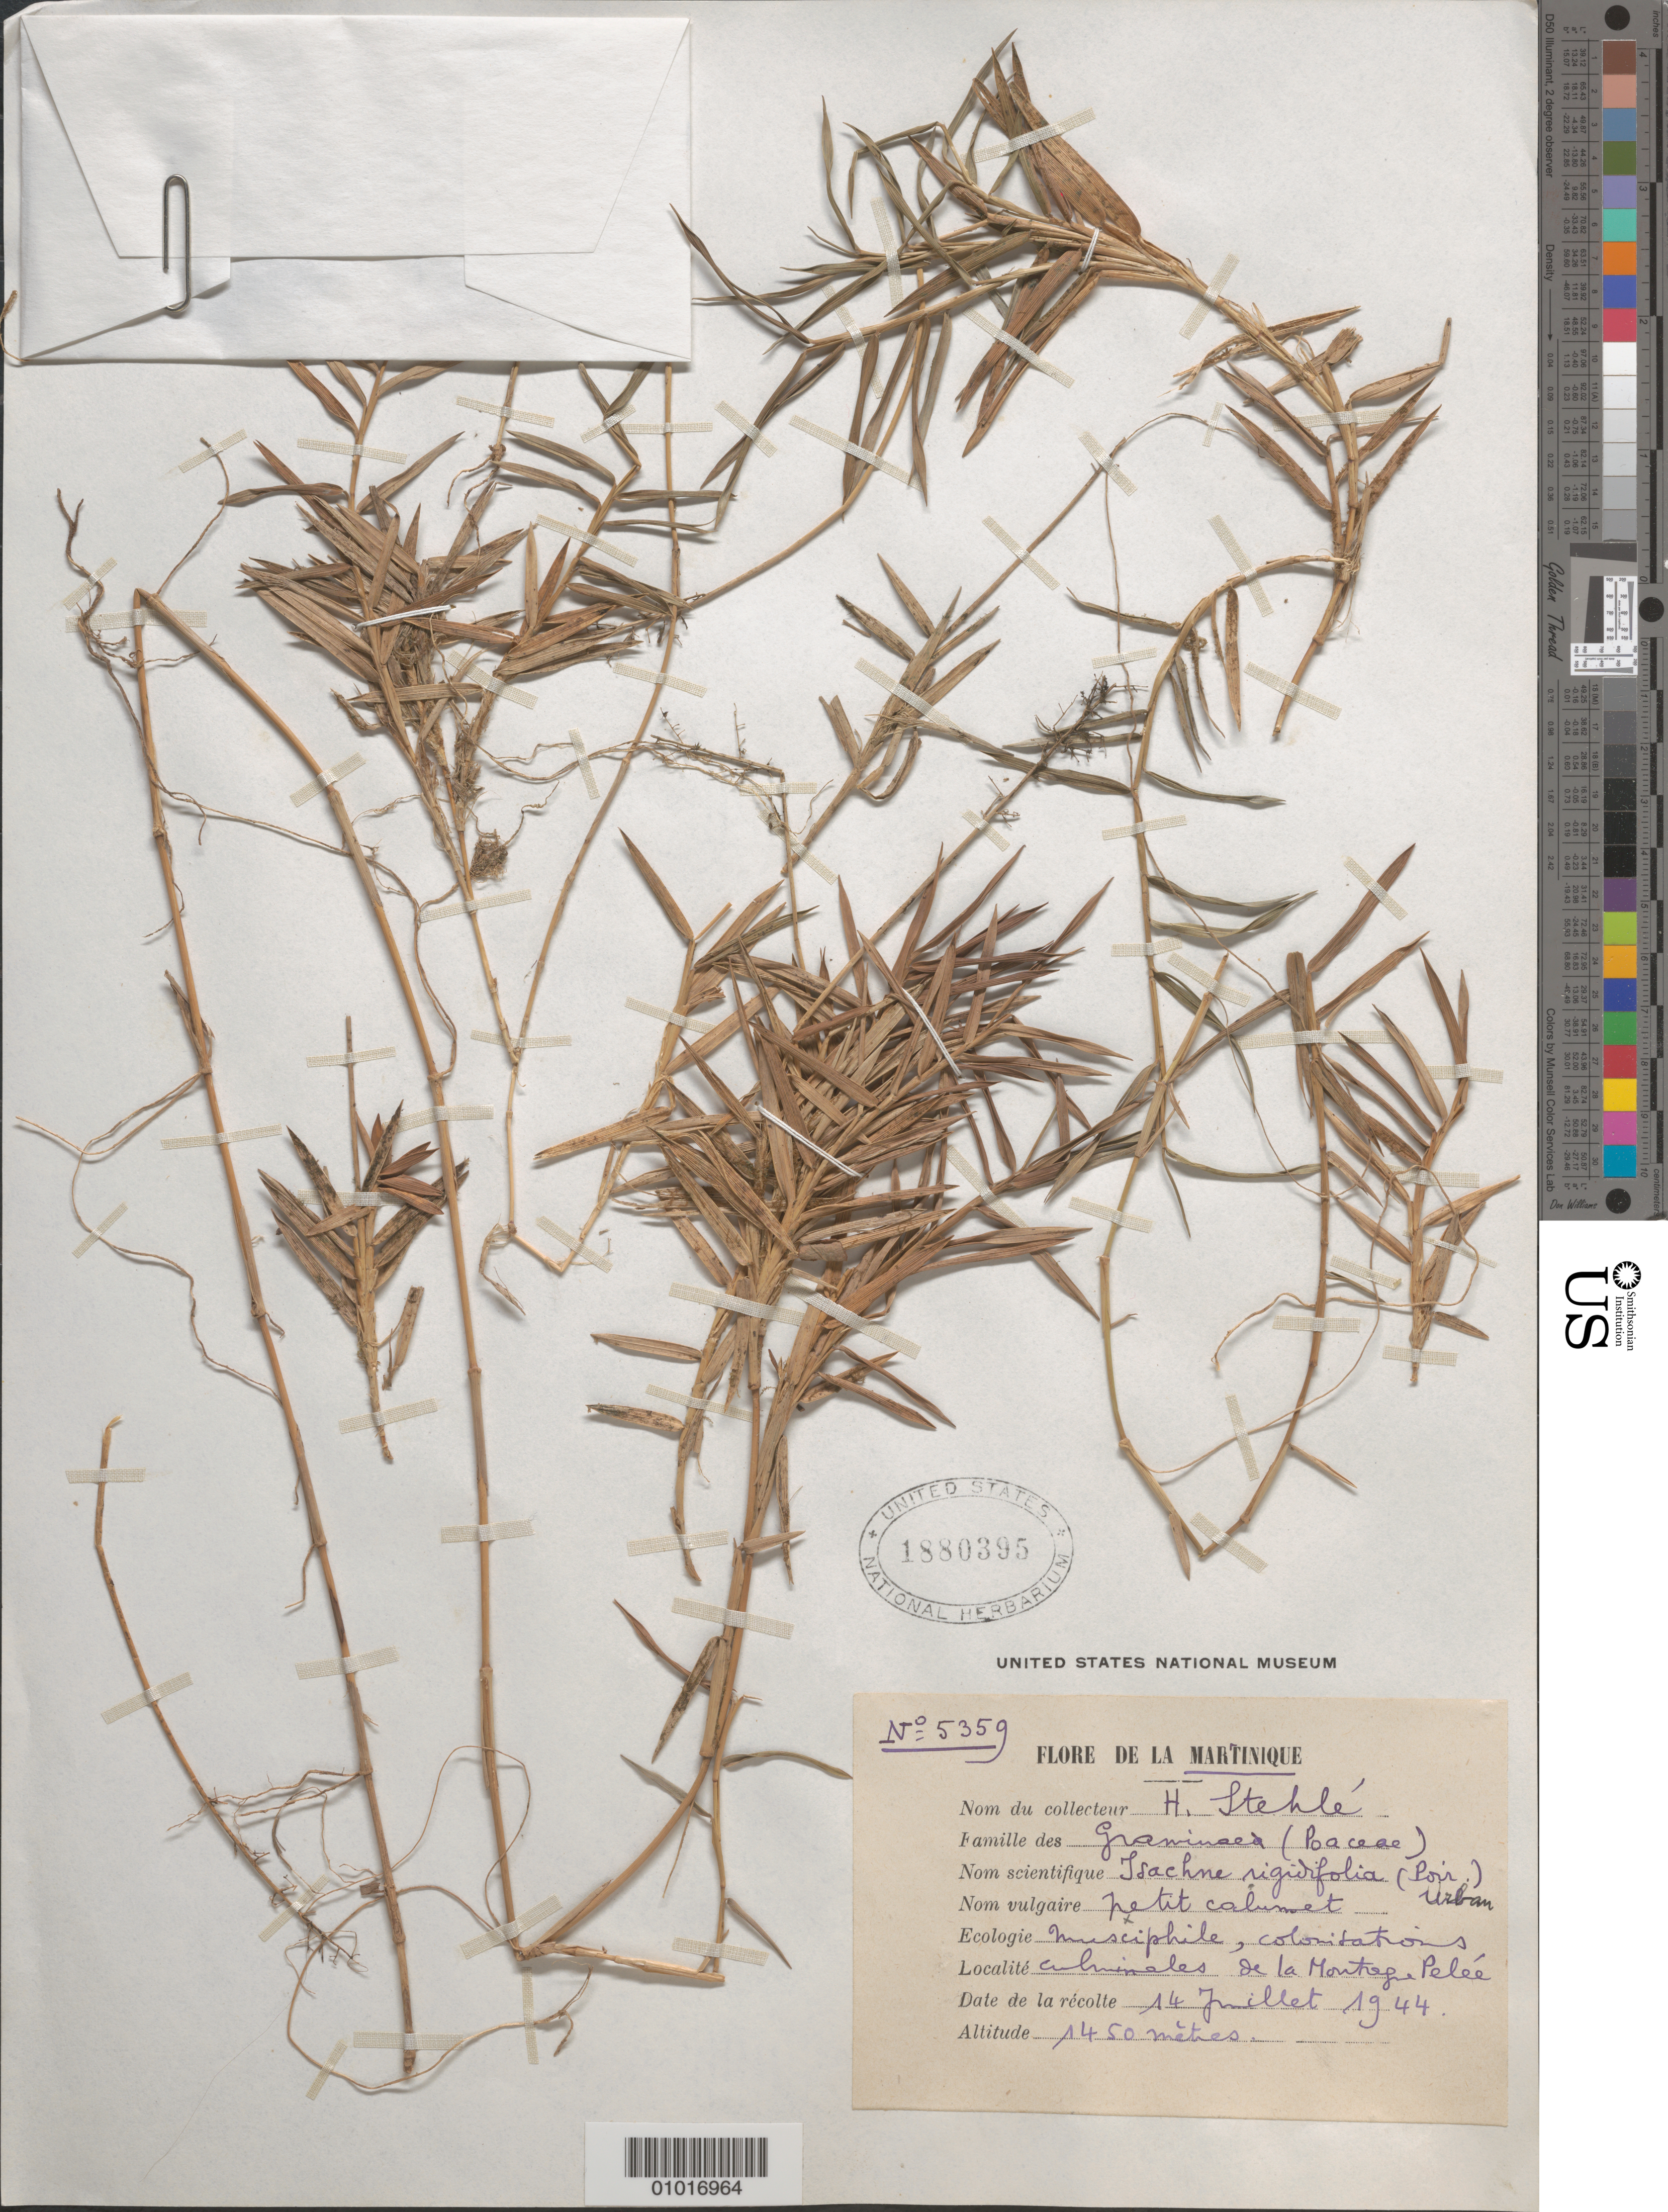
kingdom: Plantae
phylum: Tracheophyta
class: Liliopsida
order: Poales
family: Poaceae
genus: Isachne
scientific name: Isachne rigidifolia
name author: (Poir.) Urb.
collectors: H. Stehlé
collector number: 5359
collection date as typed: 14 Jul 1944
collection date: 1944-07-14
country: Martinique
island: Martinique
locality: Culminales de la Montagne pelei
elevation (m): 1450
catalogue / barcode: US 1880395